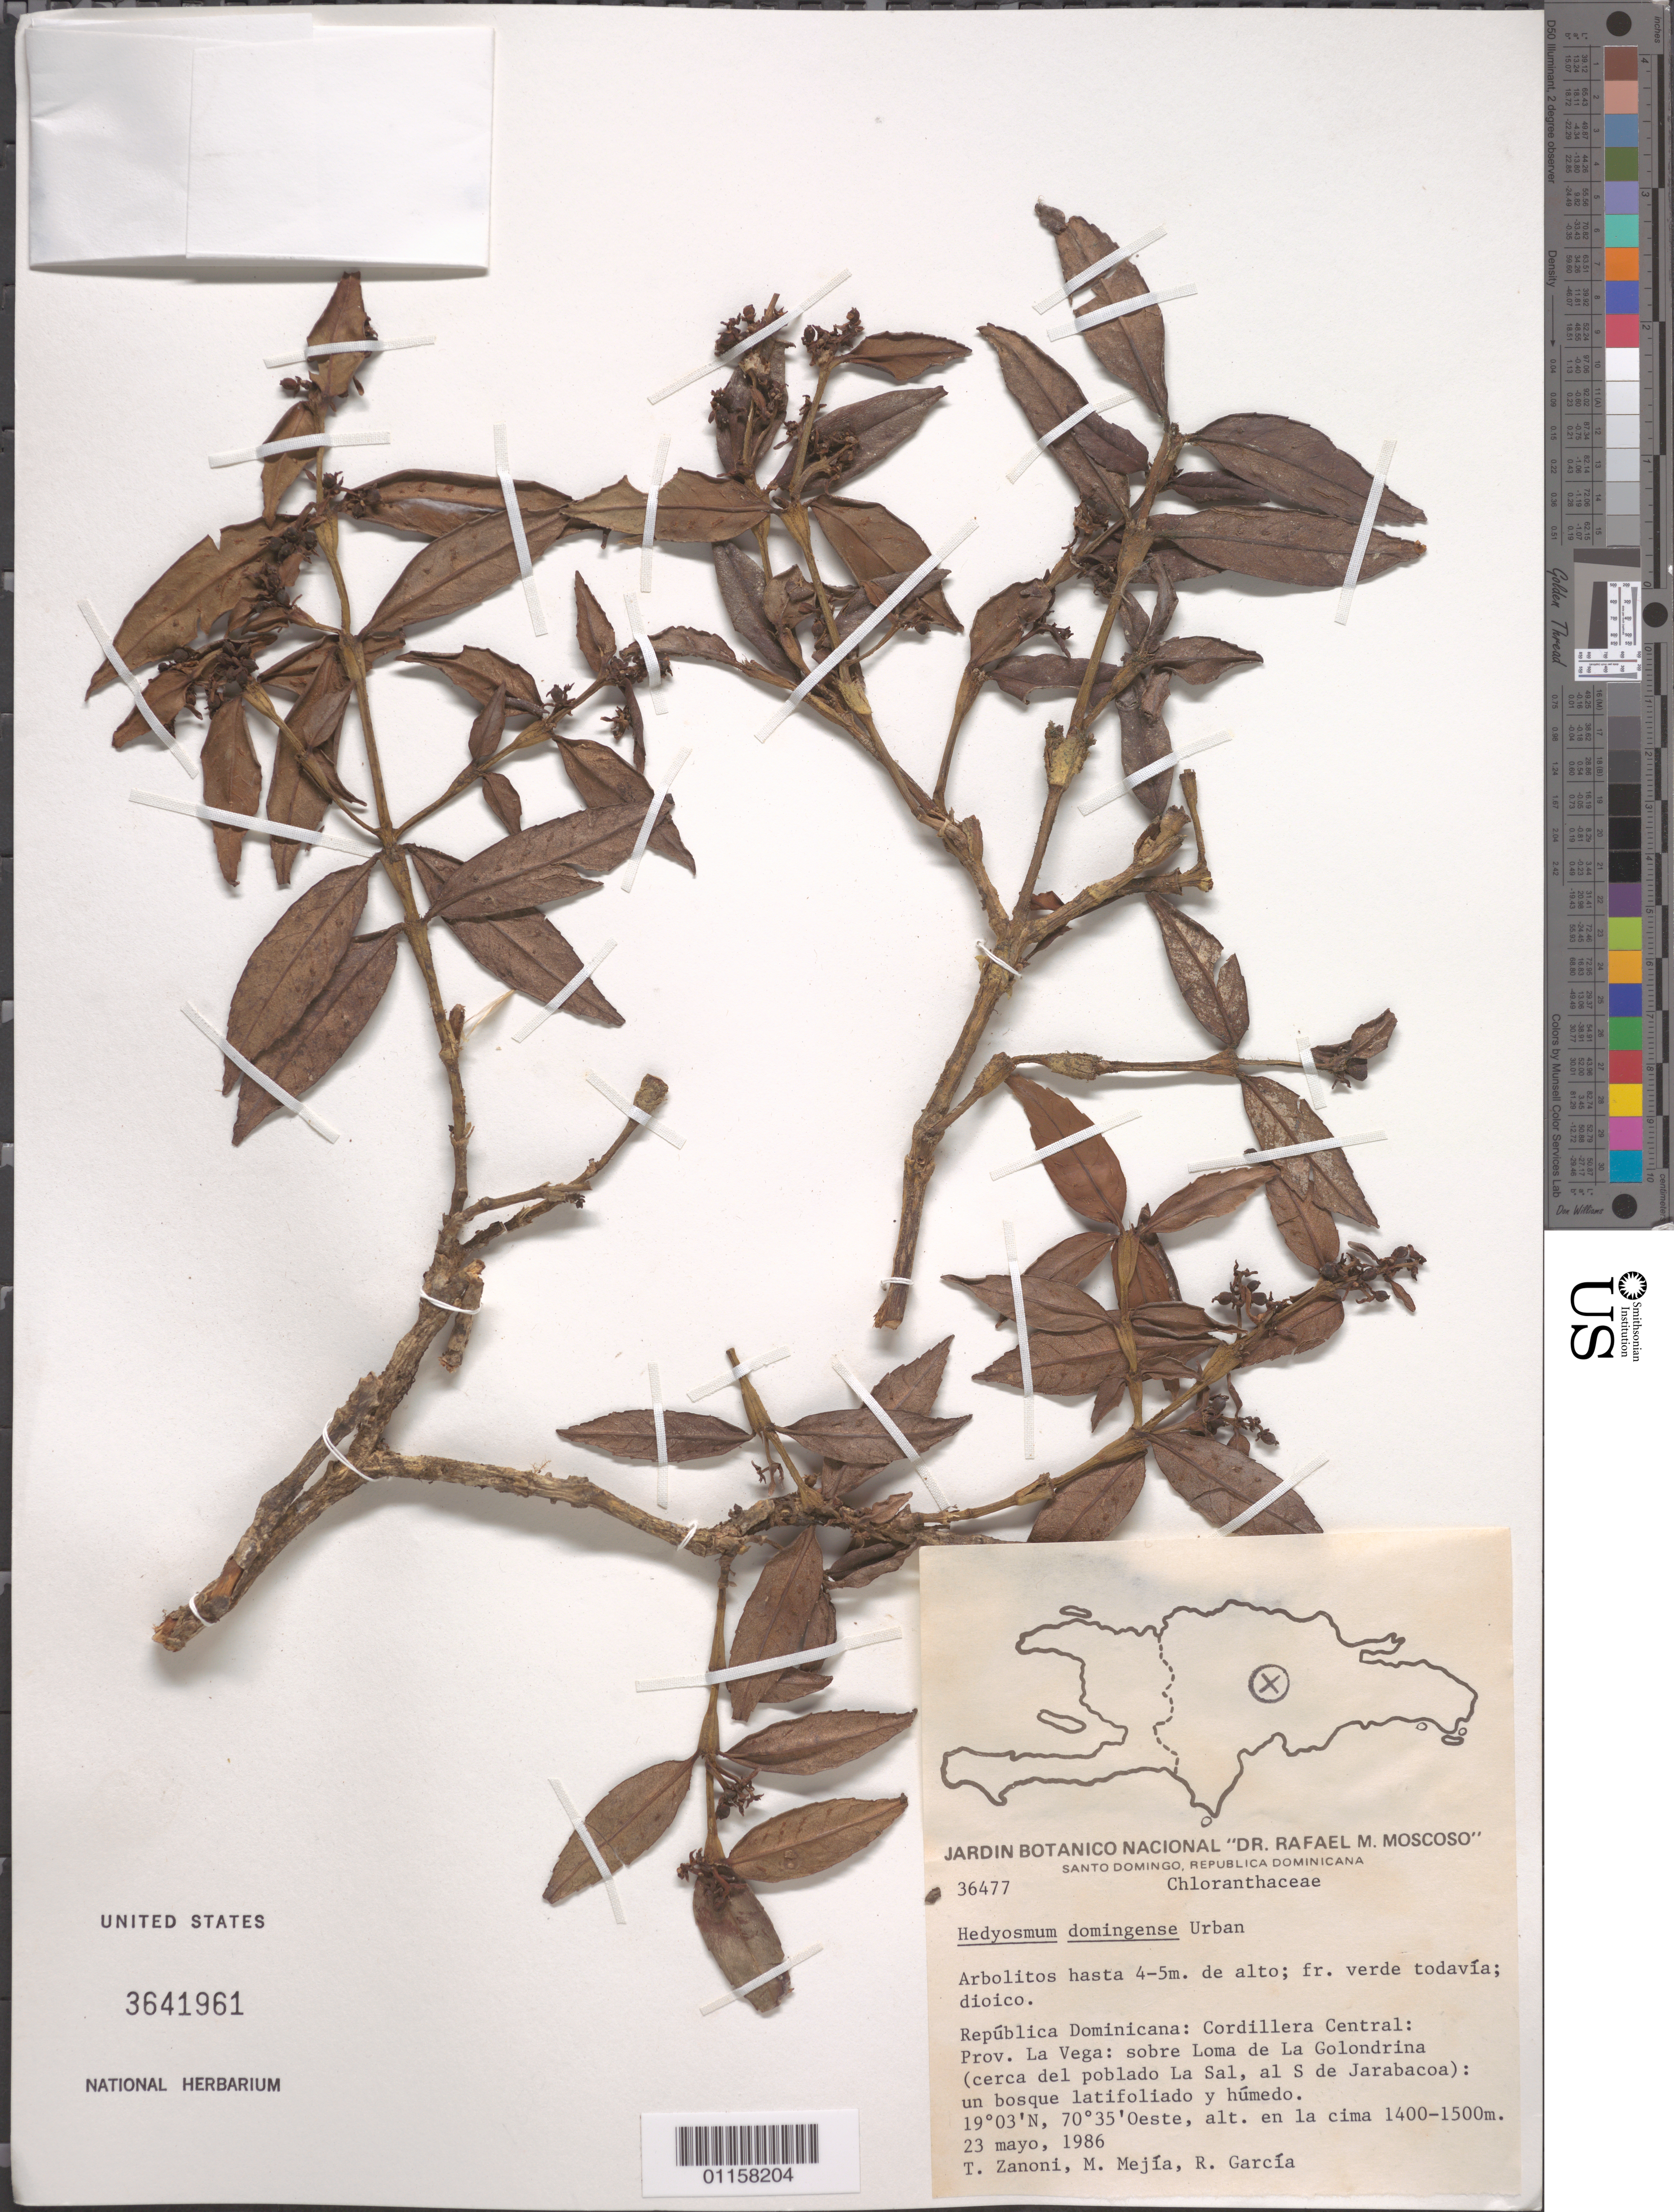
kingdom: Plantae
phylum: Tracheophyta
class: Magnoliopsida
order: Chloranthales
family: Chloranthaceae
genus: Hedyosmum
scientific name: Hedyosmum domingense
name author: Urb.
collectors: T. A. Zanoni, M. Mejia & R. G. García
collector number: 36477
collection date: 1986-05-23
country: Dominican Republic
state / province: La Vega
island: Hispaniola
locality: Cordillera Central, sobre Loma de La Golondrina (cerca del poblado La Sal, al S de Jarabacoa).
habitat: Un bosque latifoliado y húmedo.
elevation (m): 1400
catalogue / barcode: US 3641961